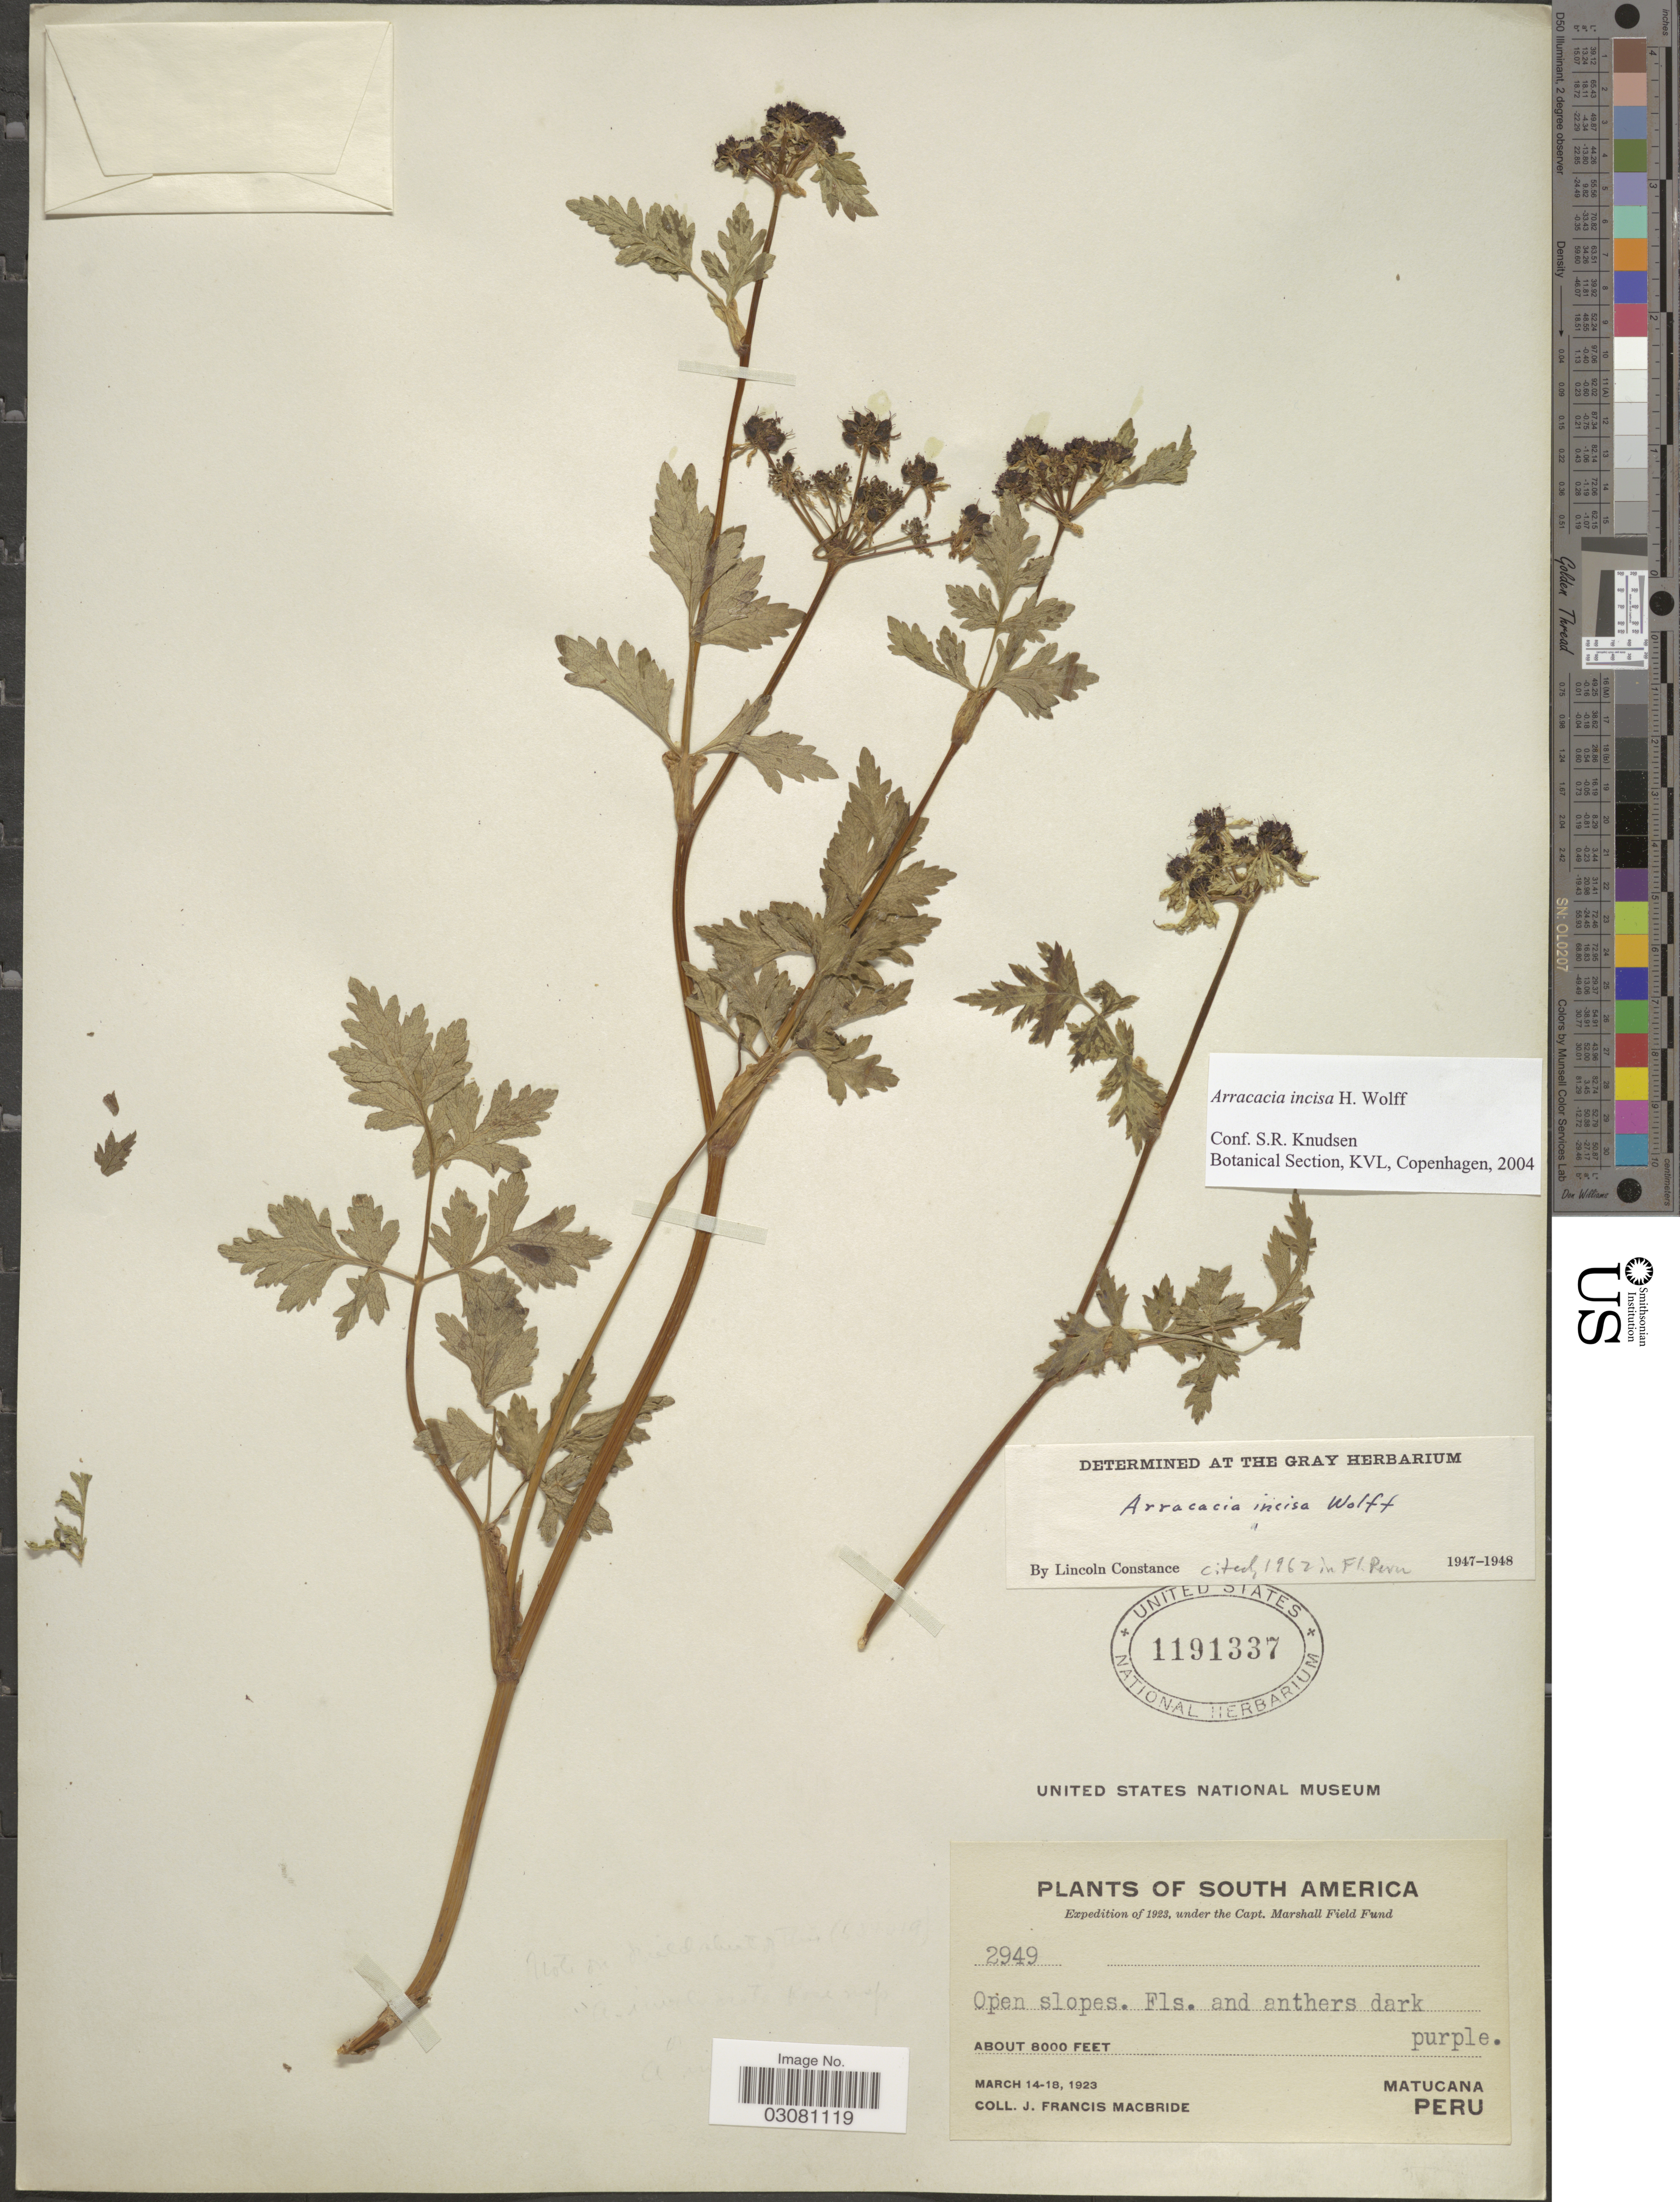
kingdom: Plantae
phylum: Tracheophyta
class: Magnoliopsida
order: Apiales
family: Apiaceae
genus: Arracacia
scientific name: Arracacia incisa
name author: H. Wolff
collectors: J. F. Macbride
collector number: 2949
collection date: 1923-03-14/1923-03-18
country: Peru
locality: Matucana.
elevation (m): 2438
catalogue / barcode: US 1191337